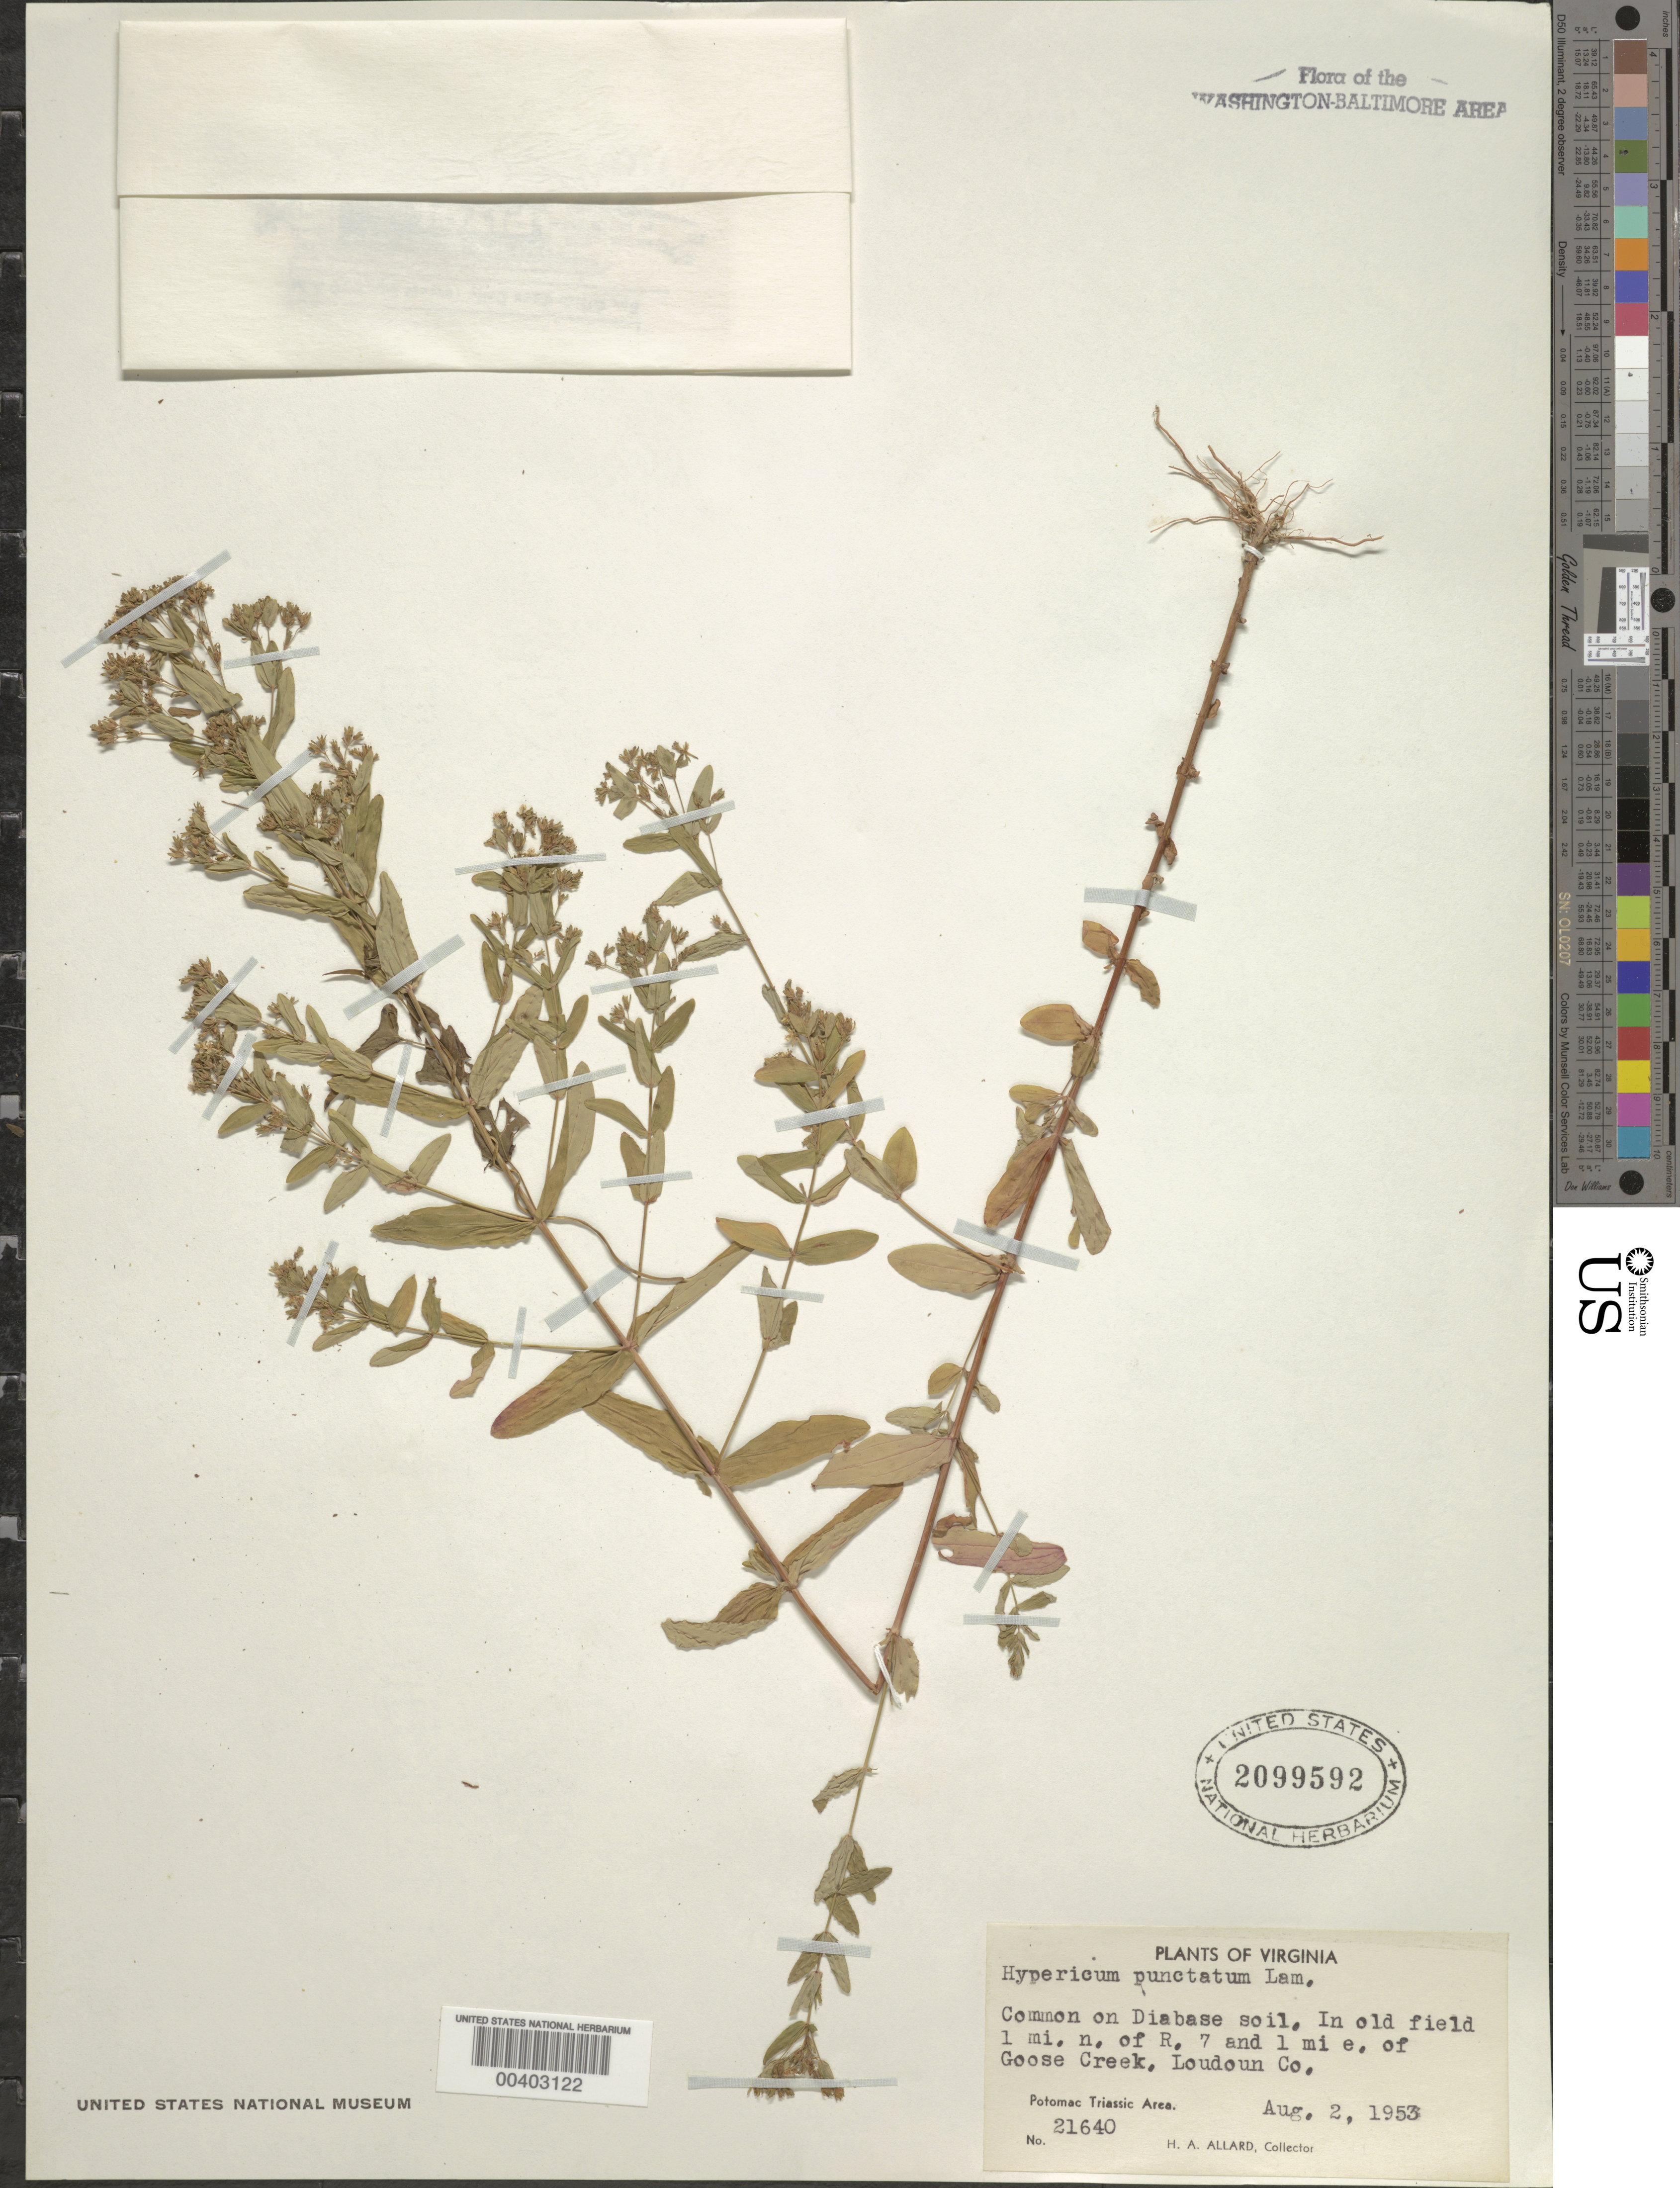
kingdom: Plantae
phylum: Tracheophyta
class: Magnoliopsida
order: Malpighiales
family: Hypericaceae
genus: Hypericum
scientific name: Hypericum punctatum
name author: Lam.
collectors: H. A. Allard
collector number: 21640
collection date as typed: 02 Aug 1953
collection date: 1953-08-02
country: United States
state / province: Virginia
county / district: Loudoun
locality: North of Route 7 and east of Goose Creek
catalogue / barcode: US 2099592